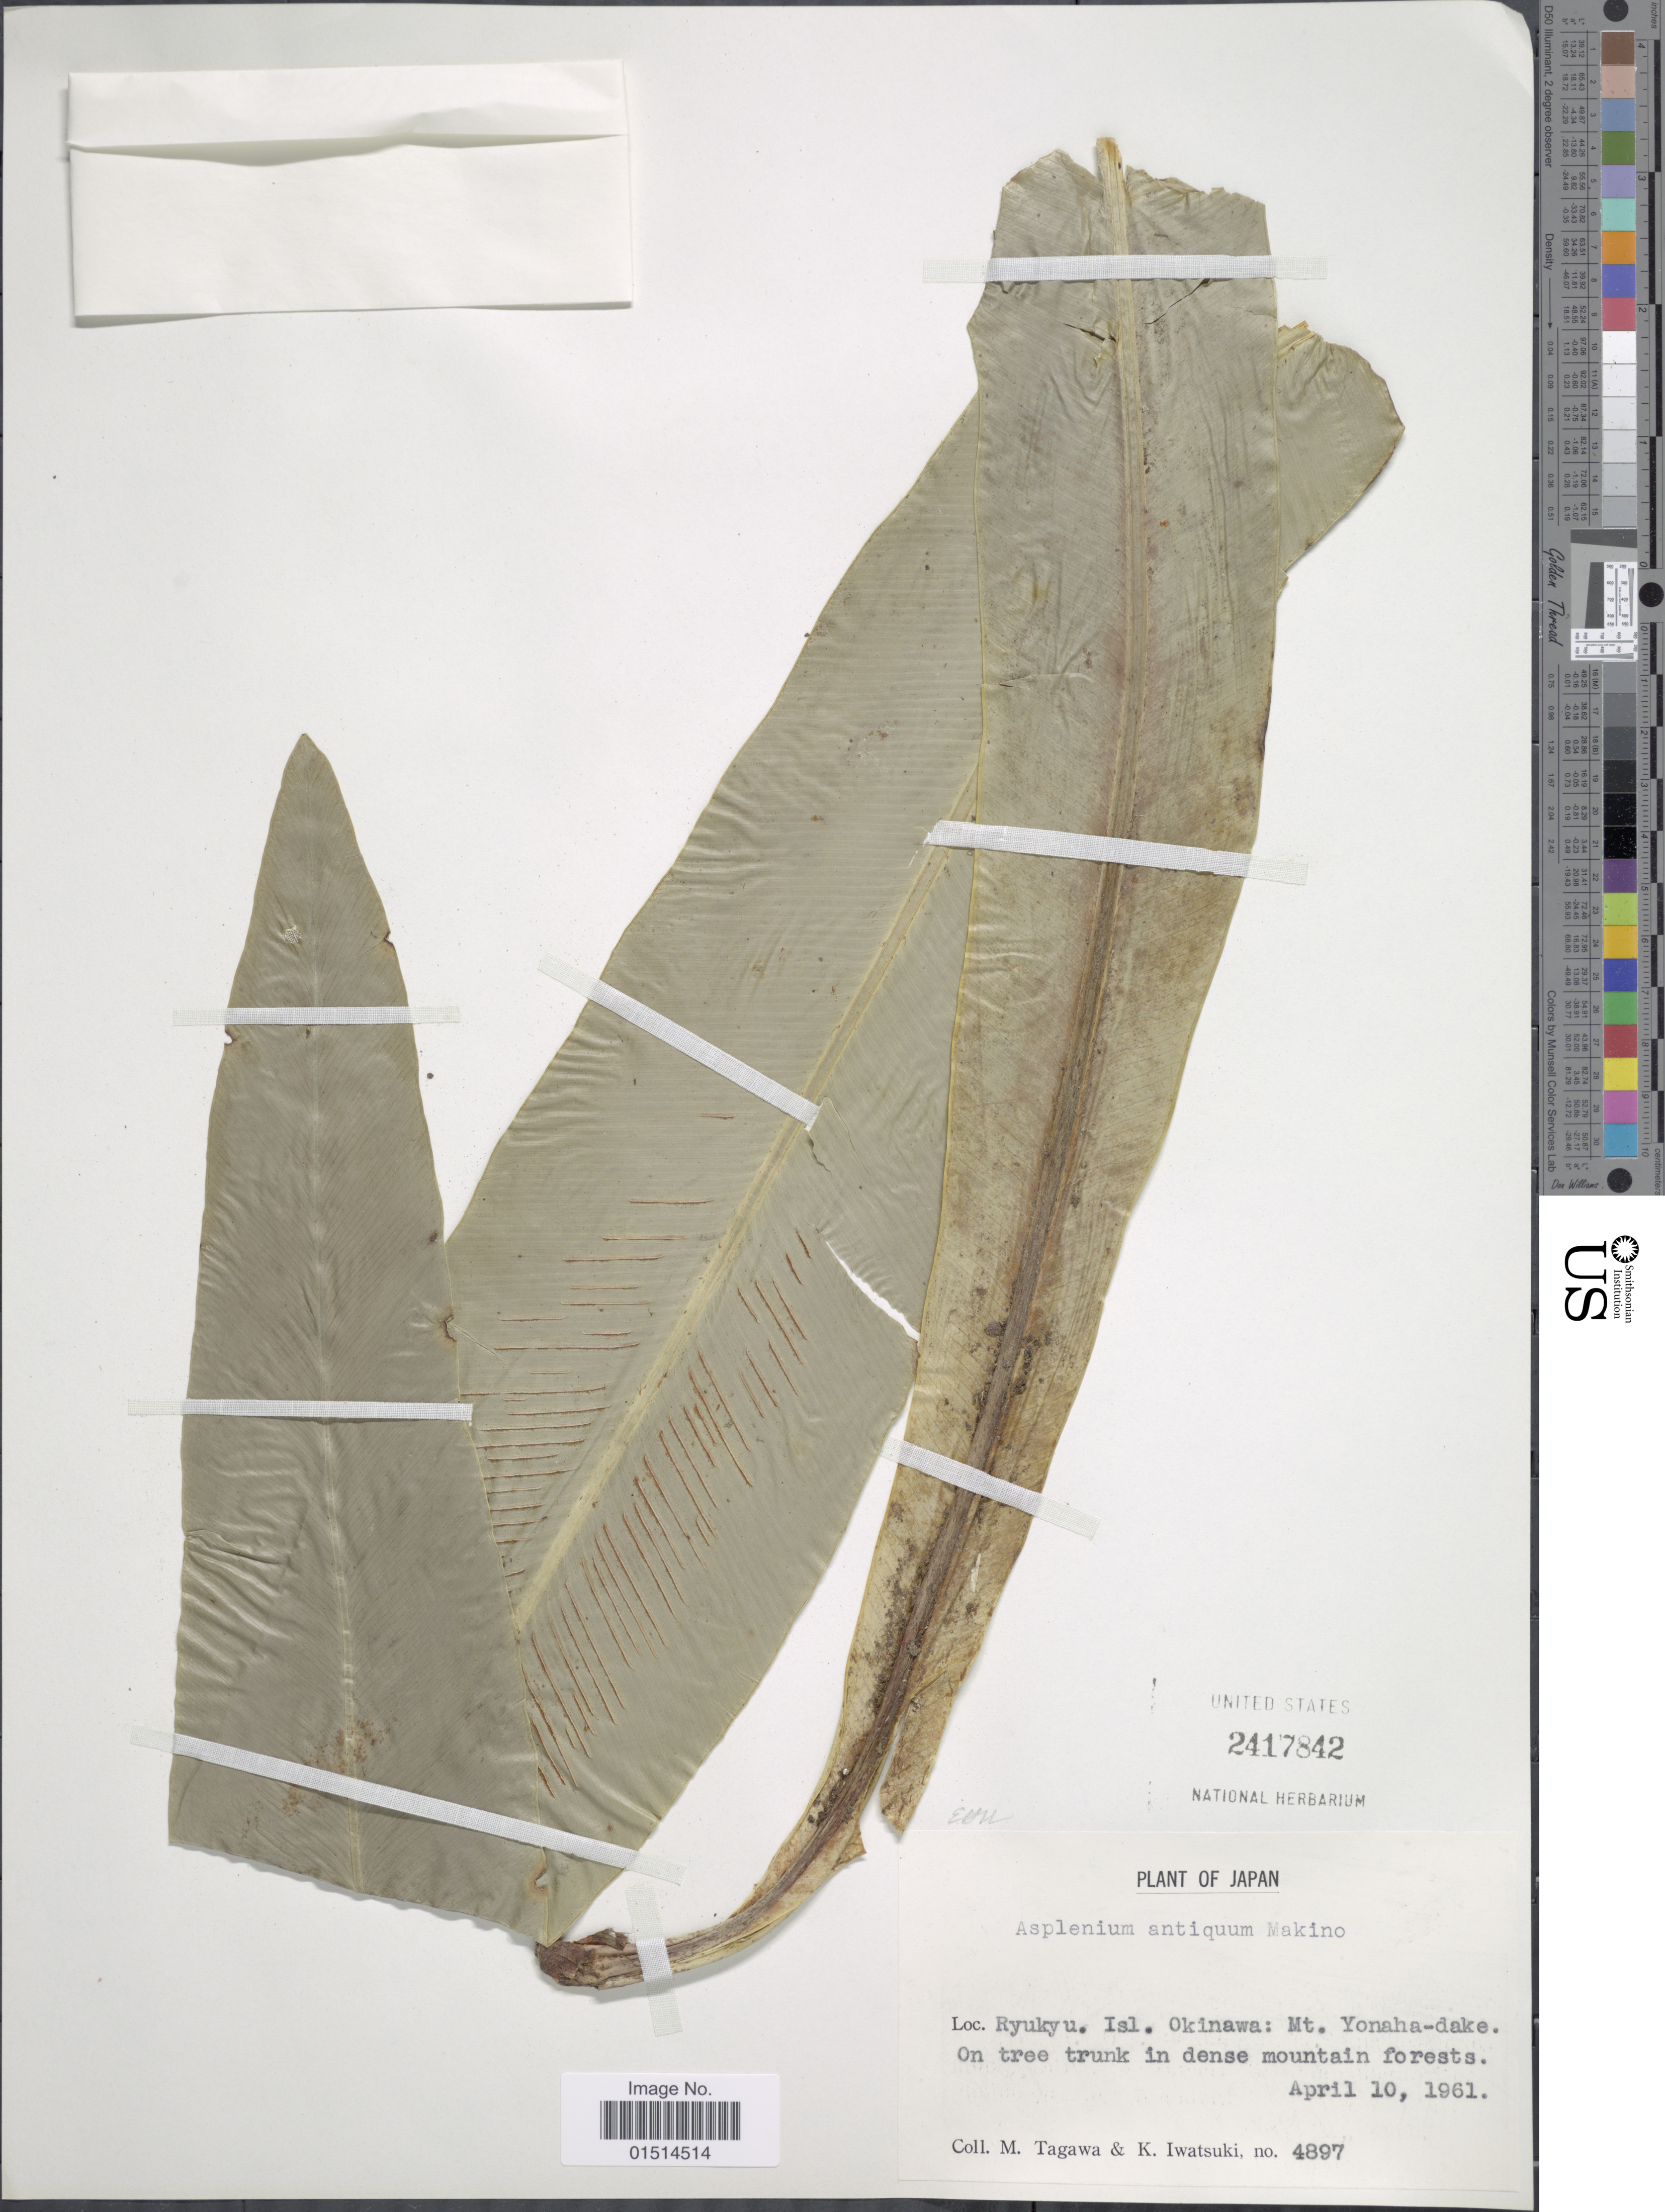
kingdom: Plantae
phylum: Tracheophyta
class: Polypodiopsida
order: Polypodiales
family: Aspleniaceae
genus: Asplenium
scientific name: Asplenium antiquum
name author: Makino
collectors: M. Tagawa & K. Iwatsuki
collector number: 4897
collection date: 1961-04-10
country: Japan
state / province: Okinawa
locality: Rykyu. Isl. Okinawa: Mt. Yonaha-dake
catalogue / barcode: US 2417842